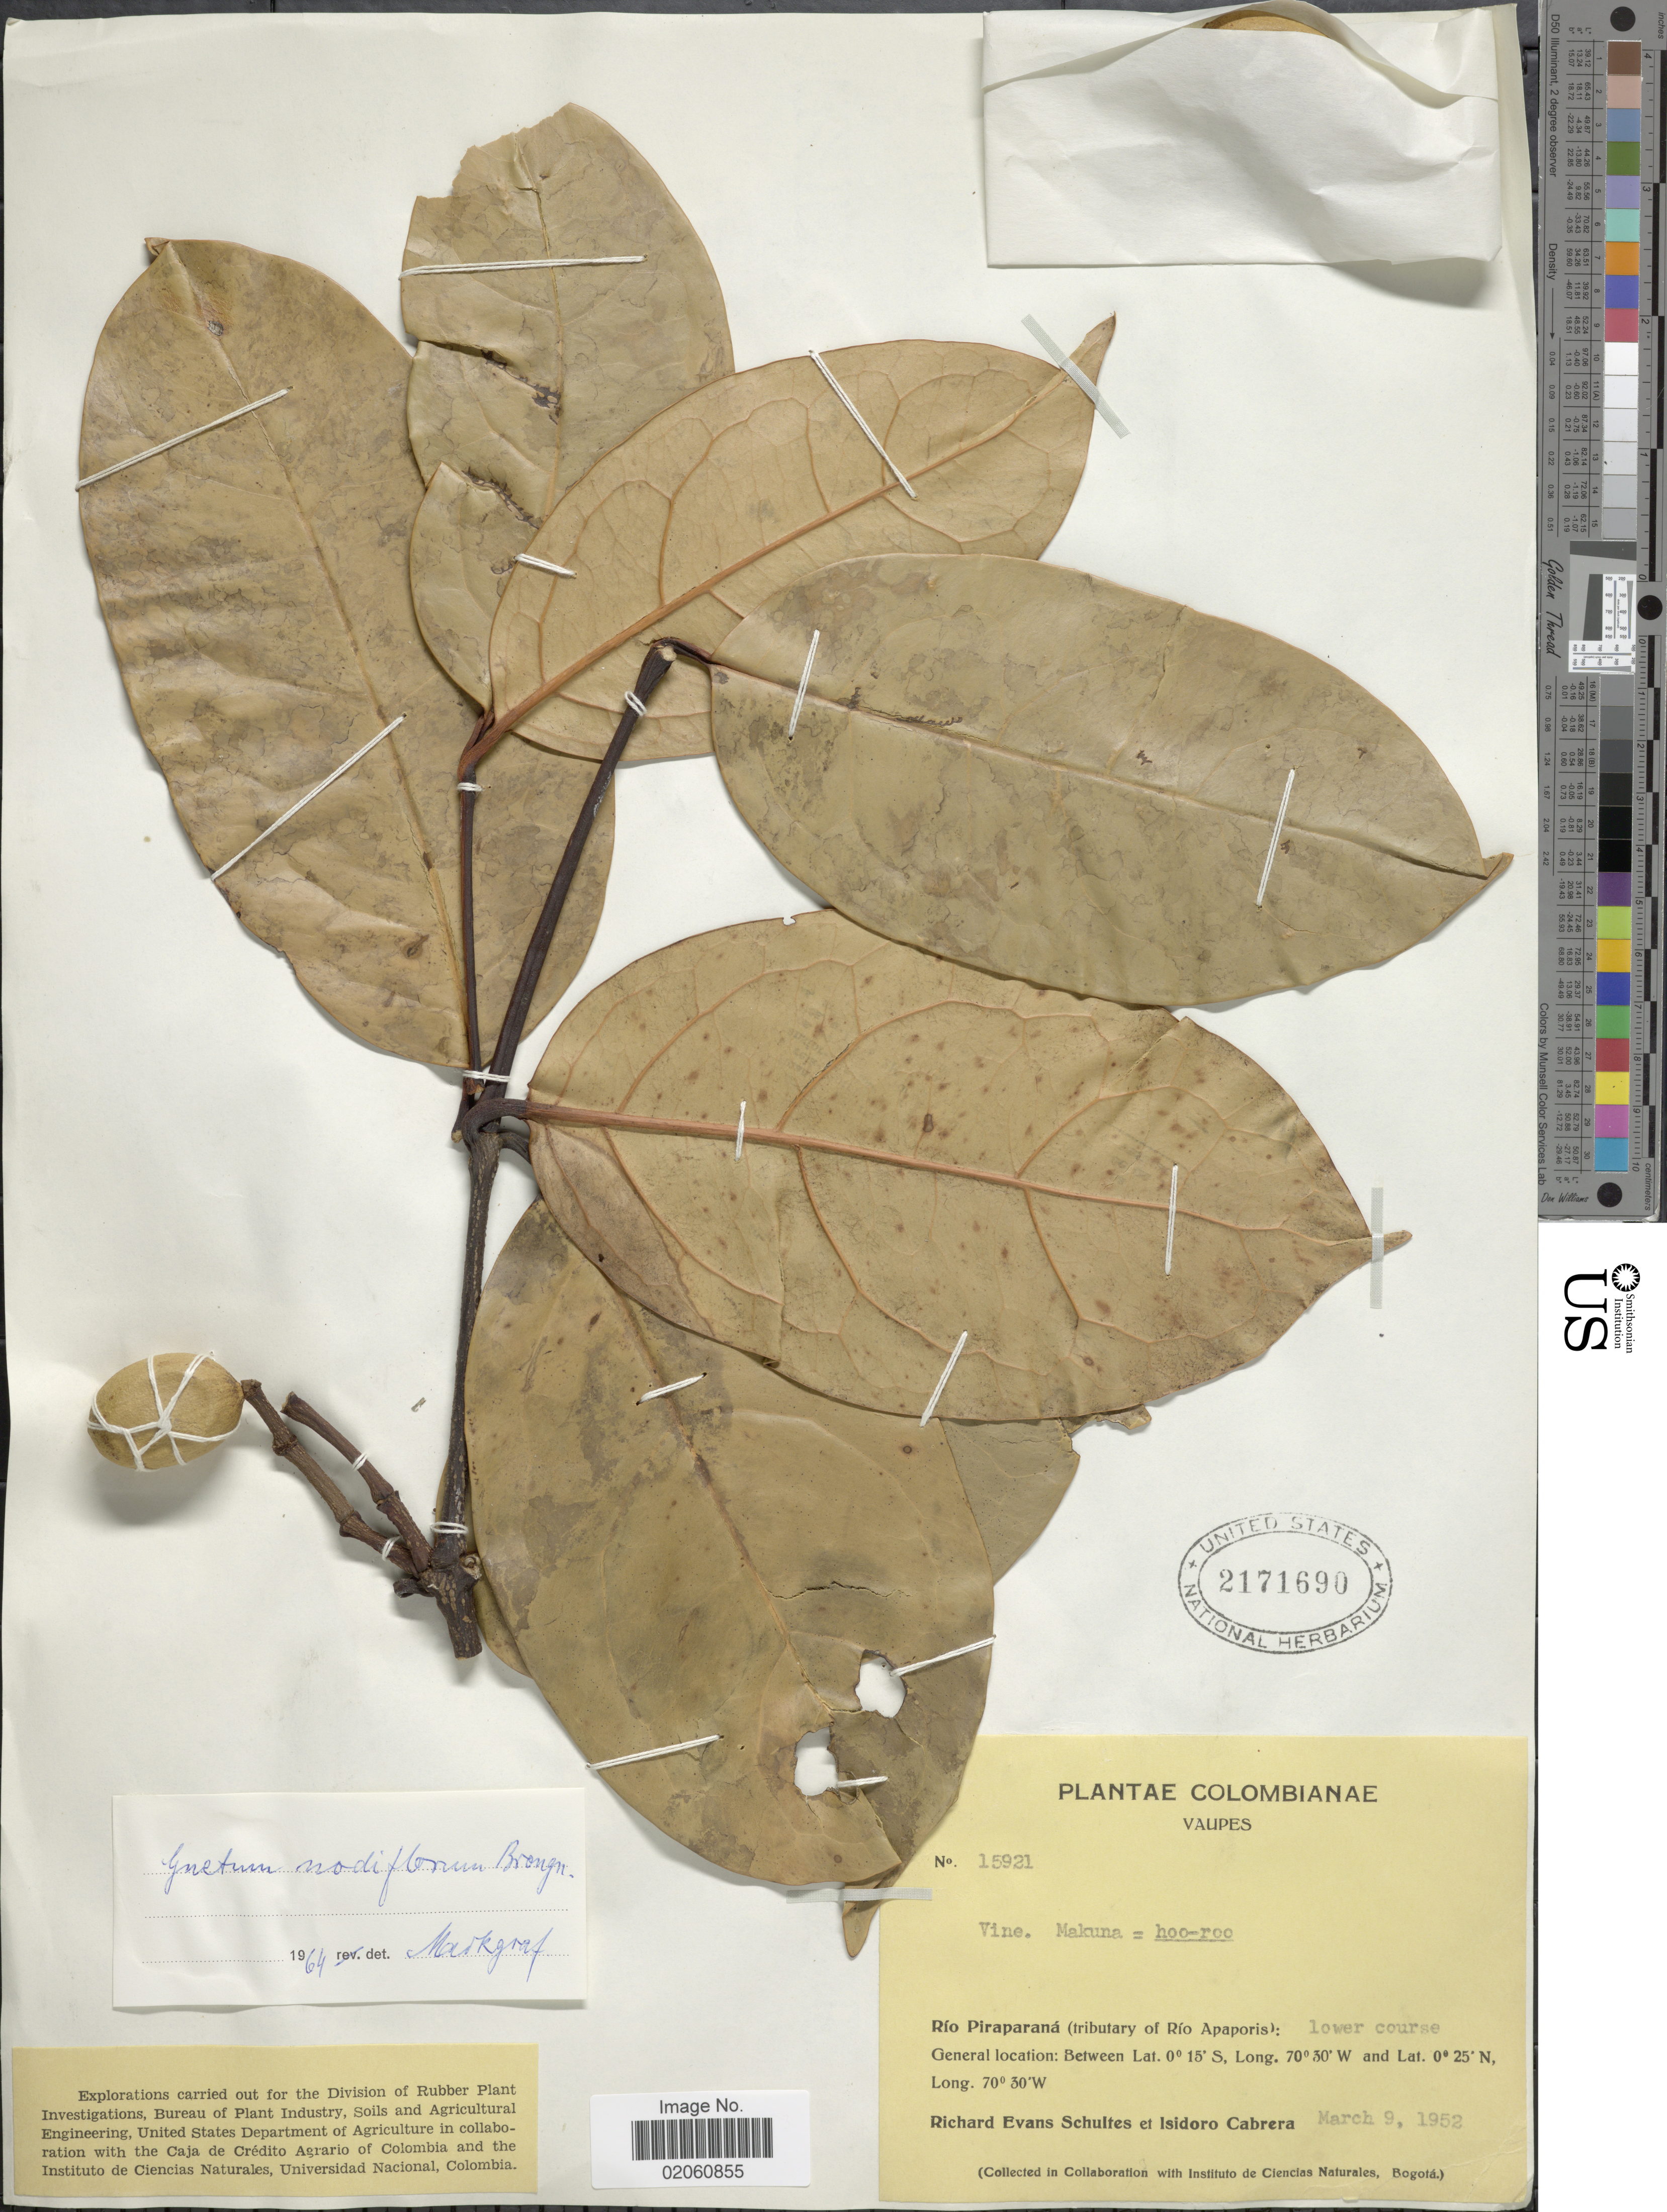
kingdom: Plantae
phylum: Tracheophyta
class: Gnetopsida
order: Gnetales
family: Gnetaceae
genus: Gnetum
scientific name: Gnetum nodiflorum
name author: Brongn.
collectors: R. E. Schultes & I. Cabrera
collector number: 15921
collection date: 1952-03-09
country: Colombia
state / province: Vaupés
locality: Río Piraparaná (tributary of Río Apaporis): lower course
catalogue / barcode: US 2171690